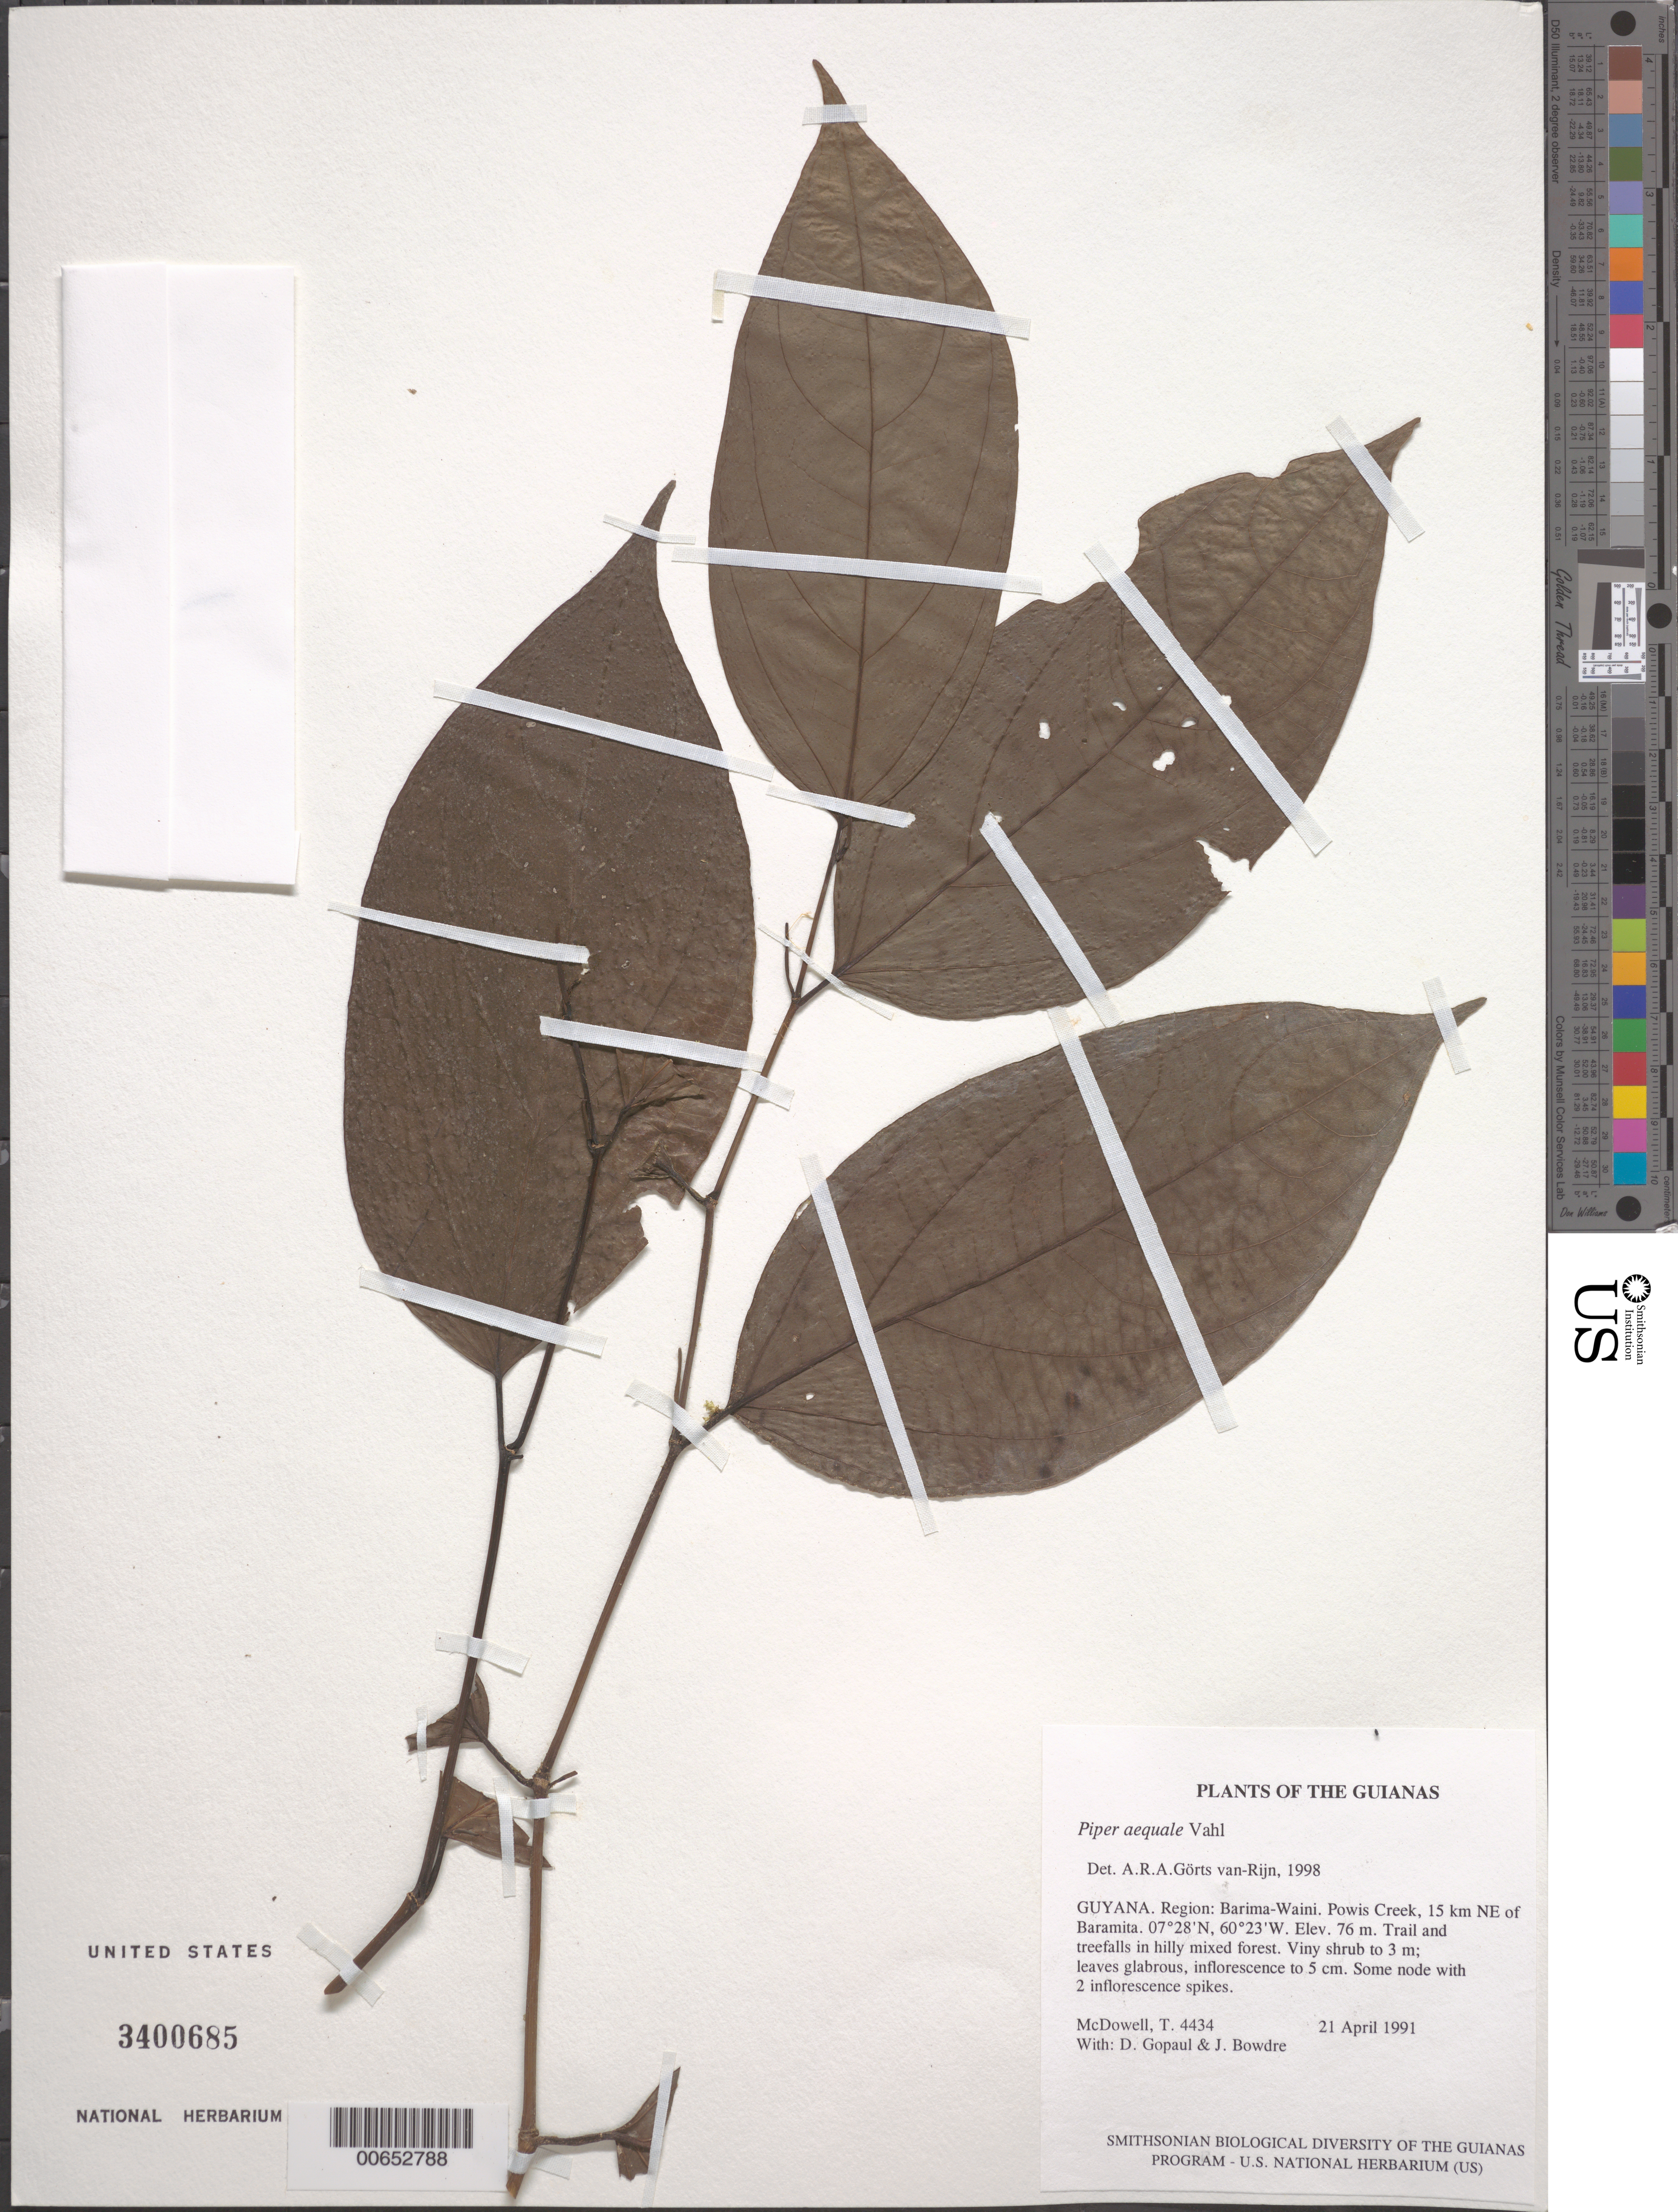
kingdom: Plantae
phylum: Tracheophyta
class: Magnoliopsida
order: Piperales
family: Piperaceae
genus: Piper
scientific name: Piper aequale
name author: Vahl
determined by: Görts-van Rijn, A. R. A.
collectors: T. McDowell, D. Gopaul & J. Bowdre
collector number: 4434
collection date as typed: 21 April 1991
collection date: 1991-04-21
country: Guyana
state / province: Barima-Waini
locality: Powis Creek, 15 km NE of Baramita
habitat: Trail and treefalls in hilly mixed forest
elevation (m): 76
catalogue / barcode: US 3400685